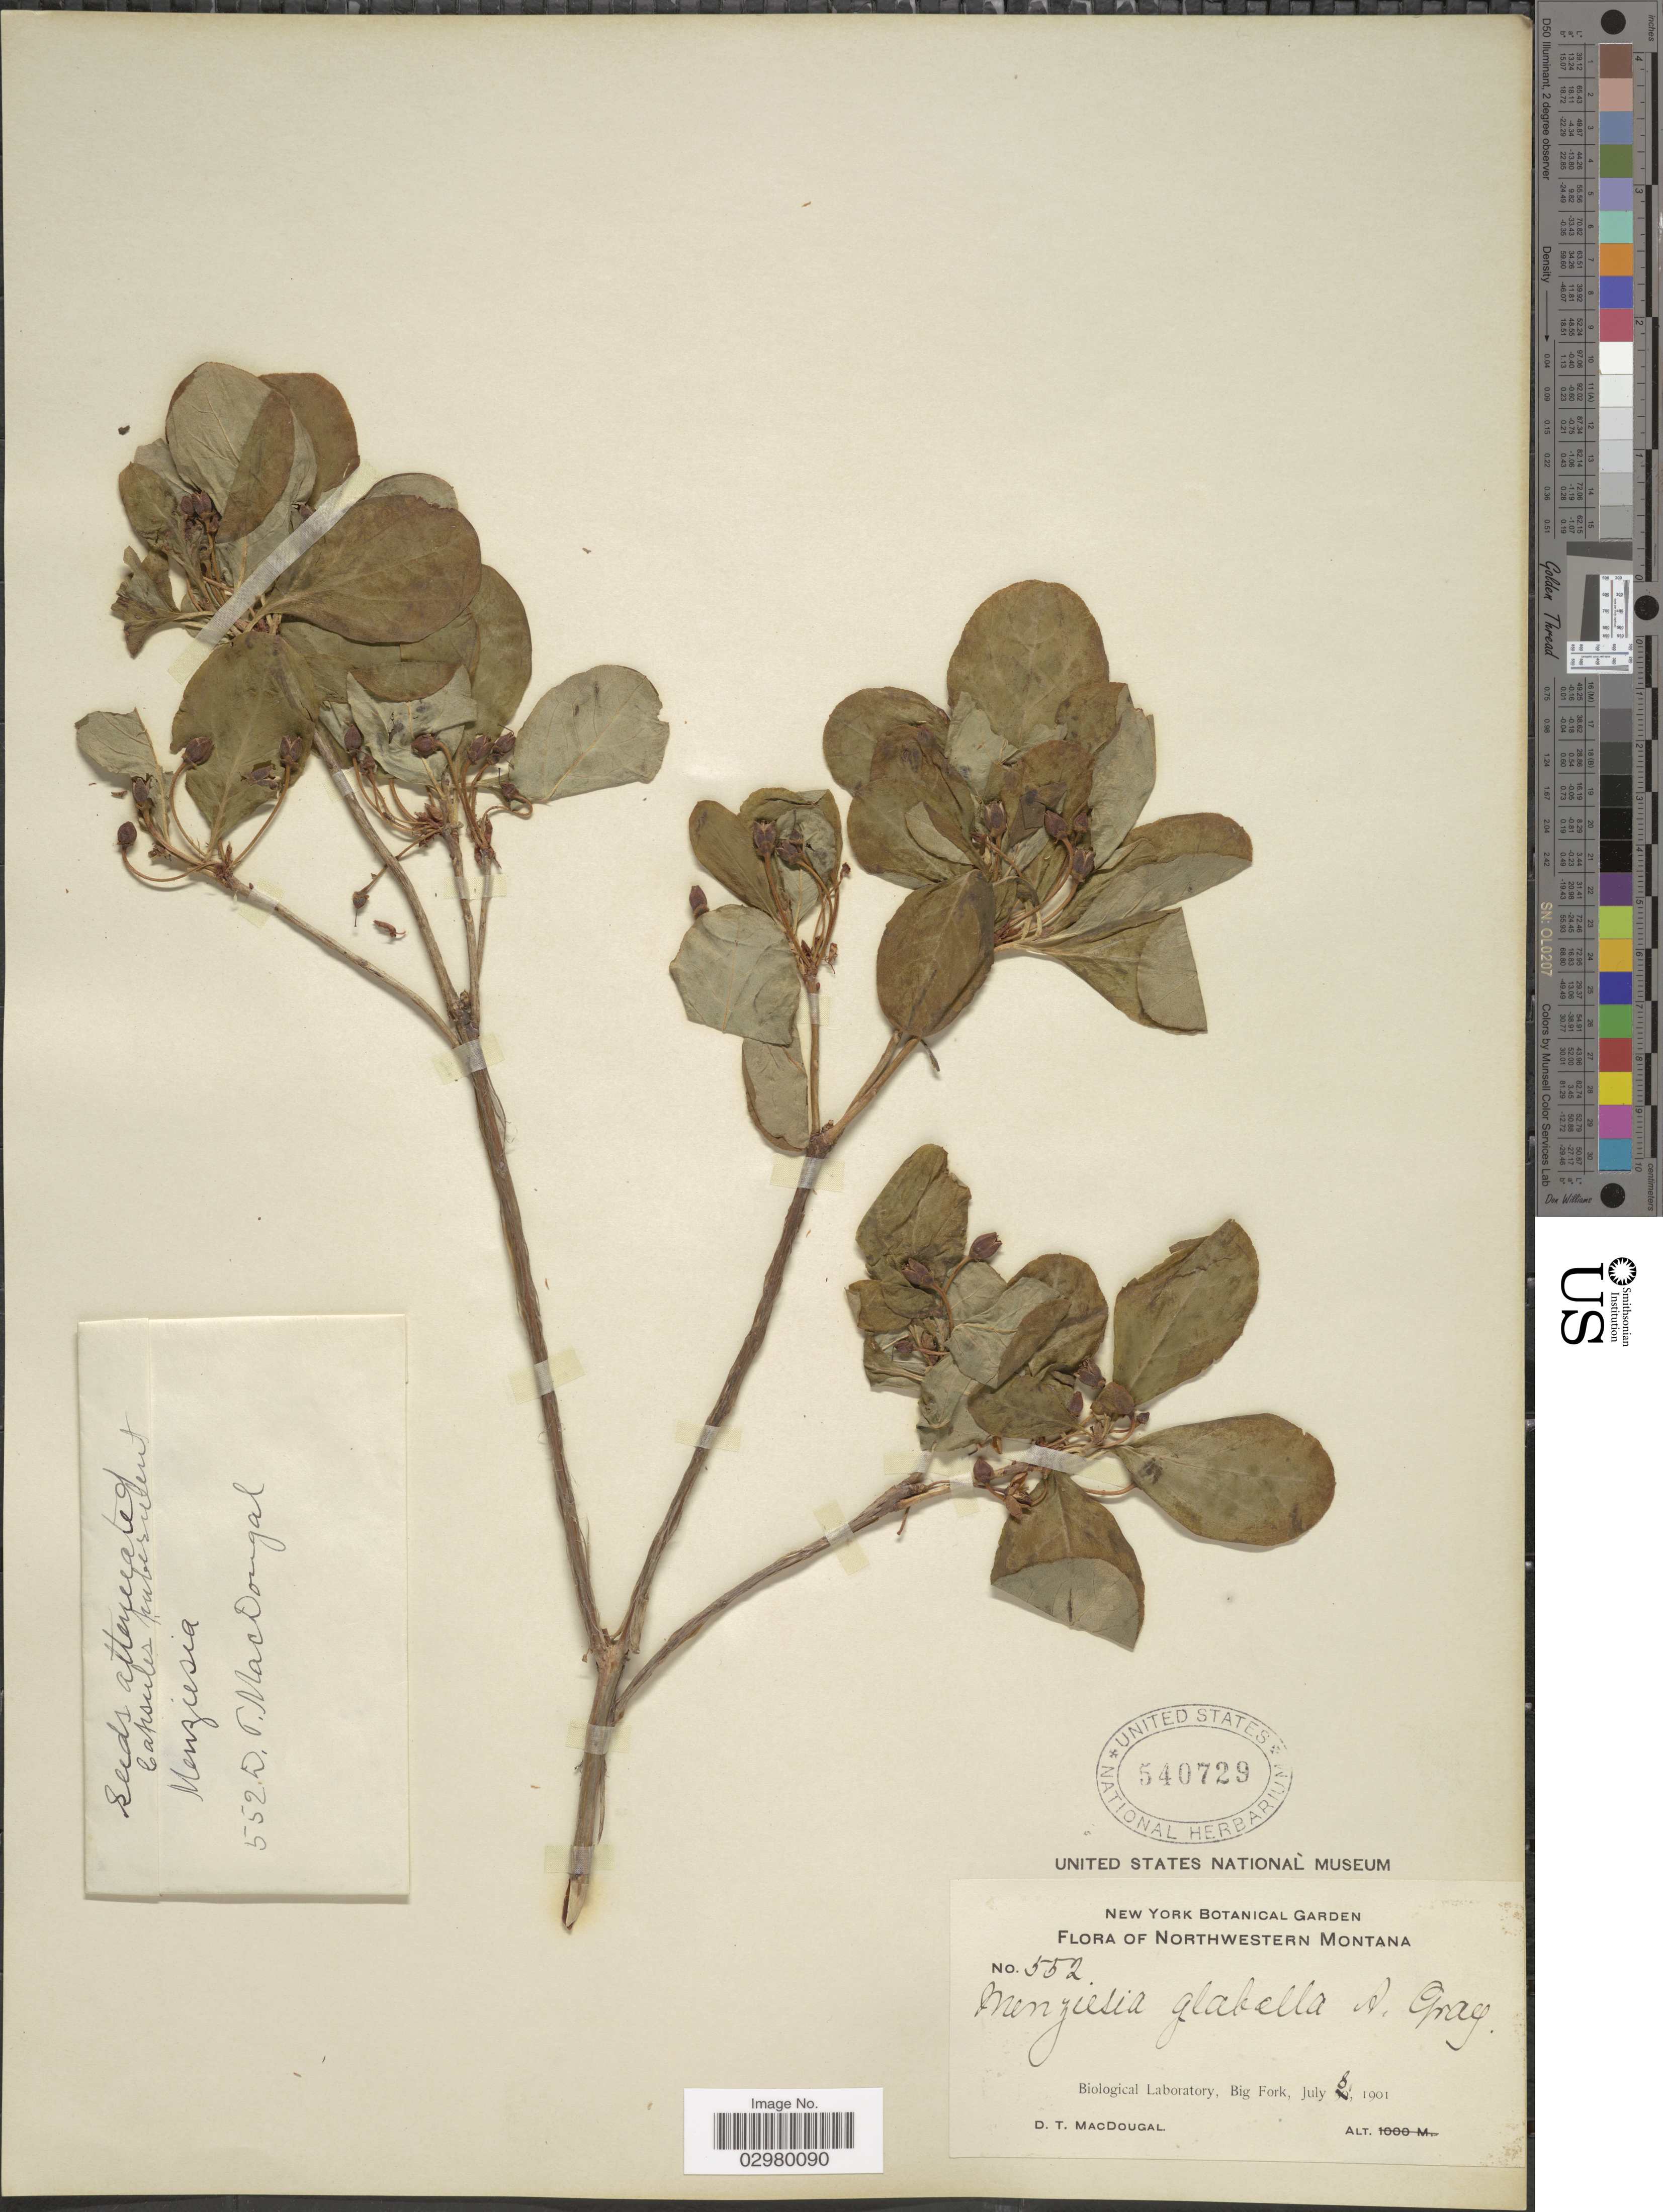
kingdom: Plantae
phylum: Tracheophyta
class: Magnoliopsida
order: Ericales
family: Ericaceae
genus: Menziesia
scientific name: Menziesia ferruginea subsp. glabella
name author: (A. Gray) Calder & Roy L. Taylor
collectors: D. T. MacDougal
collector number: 552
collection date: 1901-07-08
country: United States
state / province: Montana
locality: Northwestern Montana. Biological Laboratory, Big Fork.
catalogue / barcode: US 540729